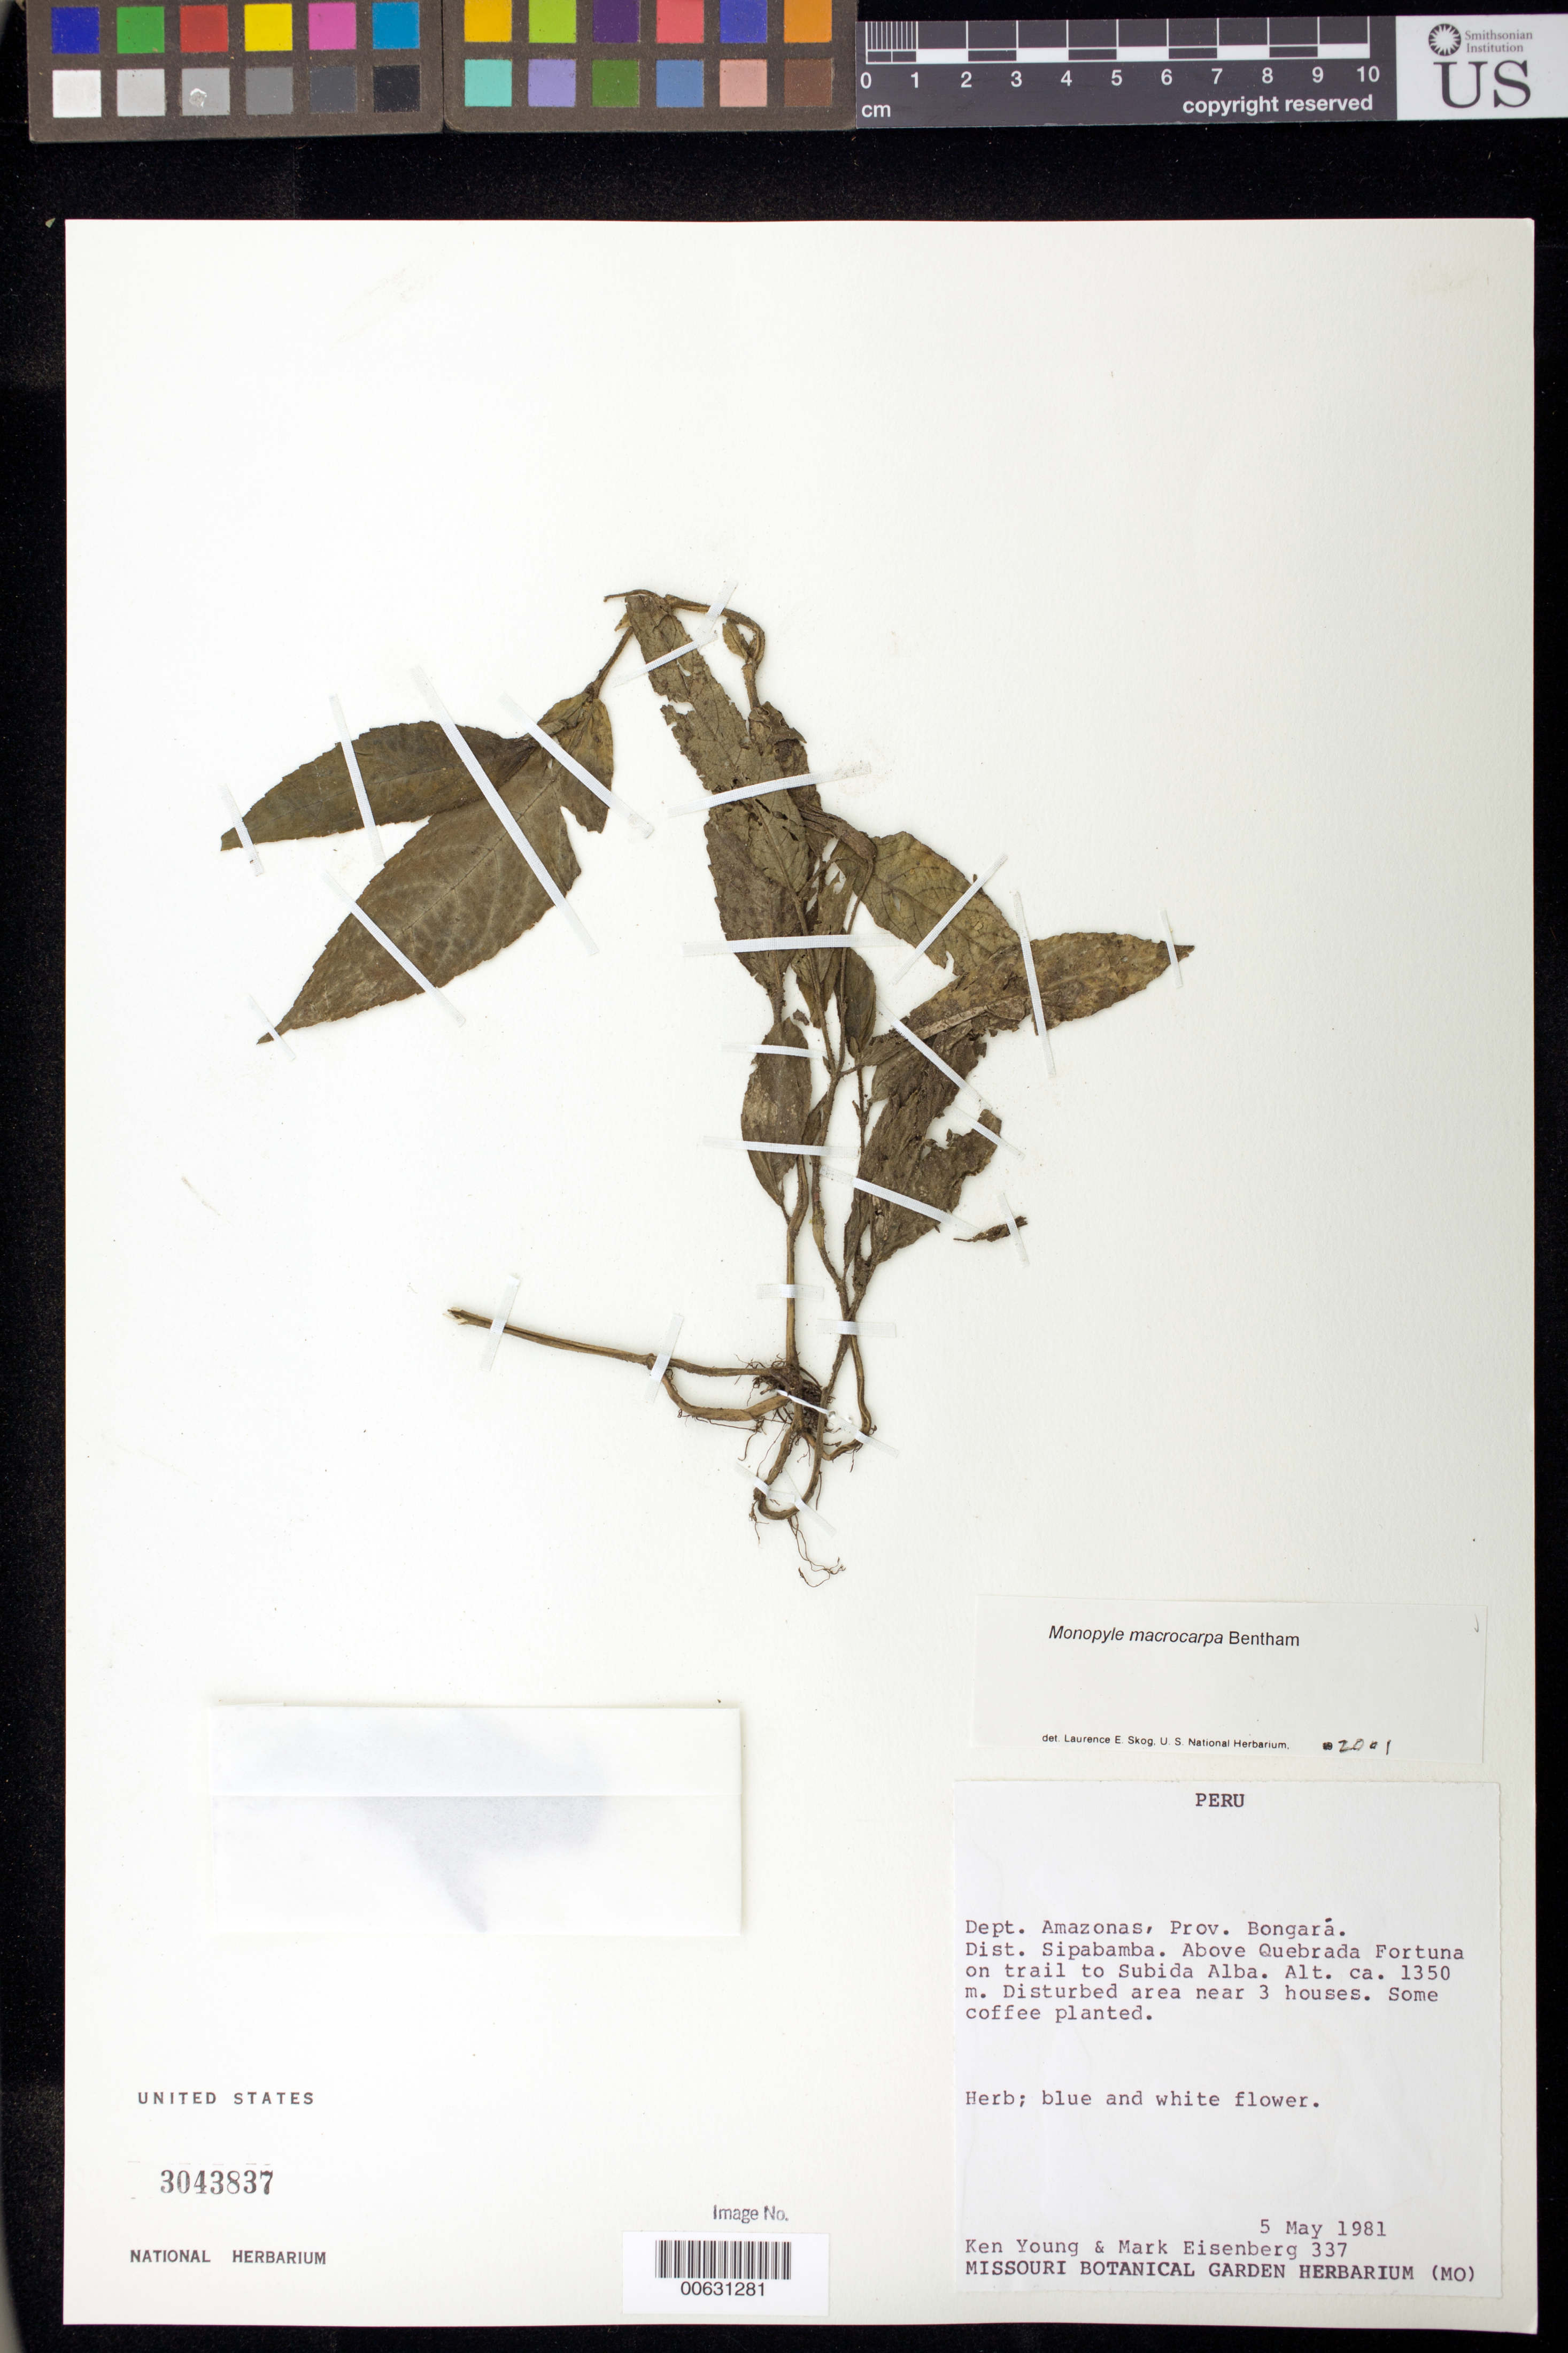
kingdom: Plantae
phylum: Tracheophyta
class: Magnoliopsida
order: Lamiales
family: Gesneriaceae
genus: Monopyle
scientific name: Monopyle macrocarpa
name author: Benth.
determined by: Skog, Laurence E.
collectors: K. Young & M. Eisenberg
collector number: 337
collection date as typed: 05 May 1981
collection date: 1981-05-05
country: Peru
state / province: Amazonas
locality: Prov. Bongará, Dist. Sipabamba, along Quebradea Fortuna on trail to Subida Alba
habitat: Disturbed area near 3 houses; some coffee planted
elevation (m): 1350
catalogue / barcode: US 3043837